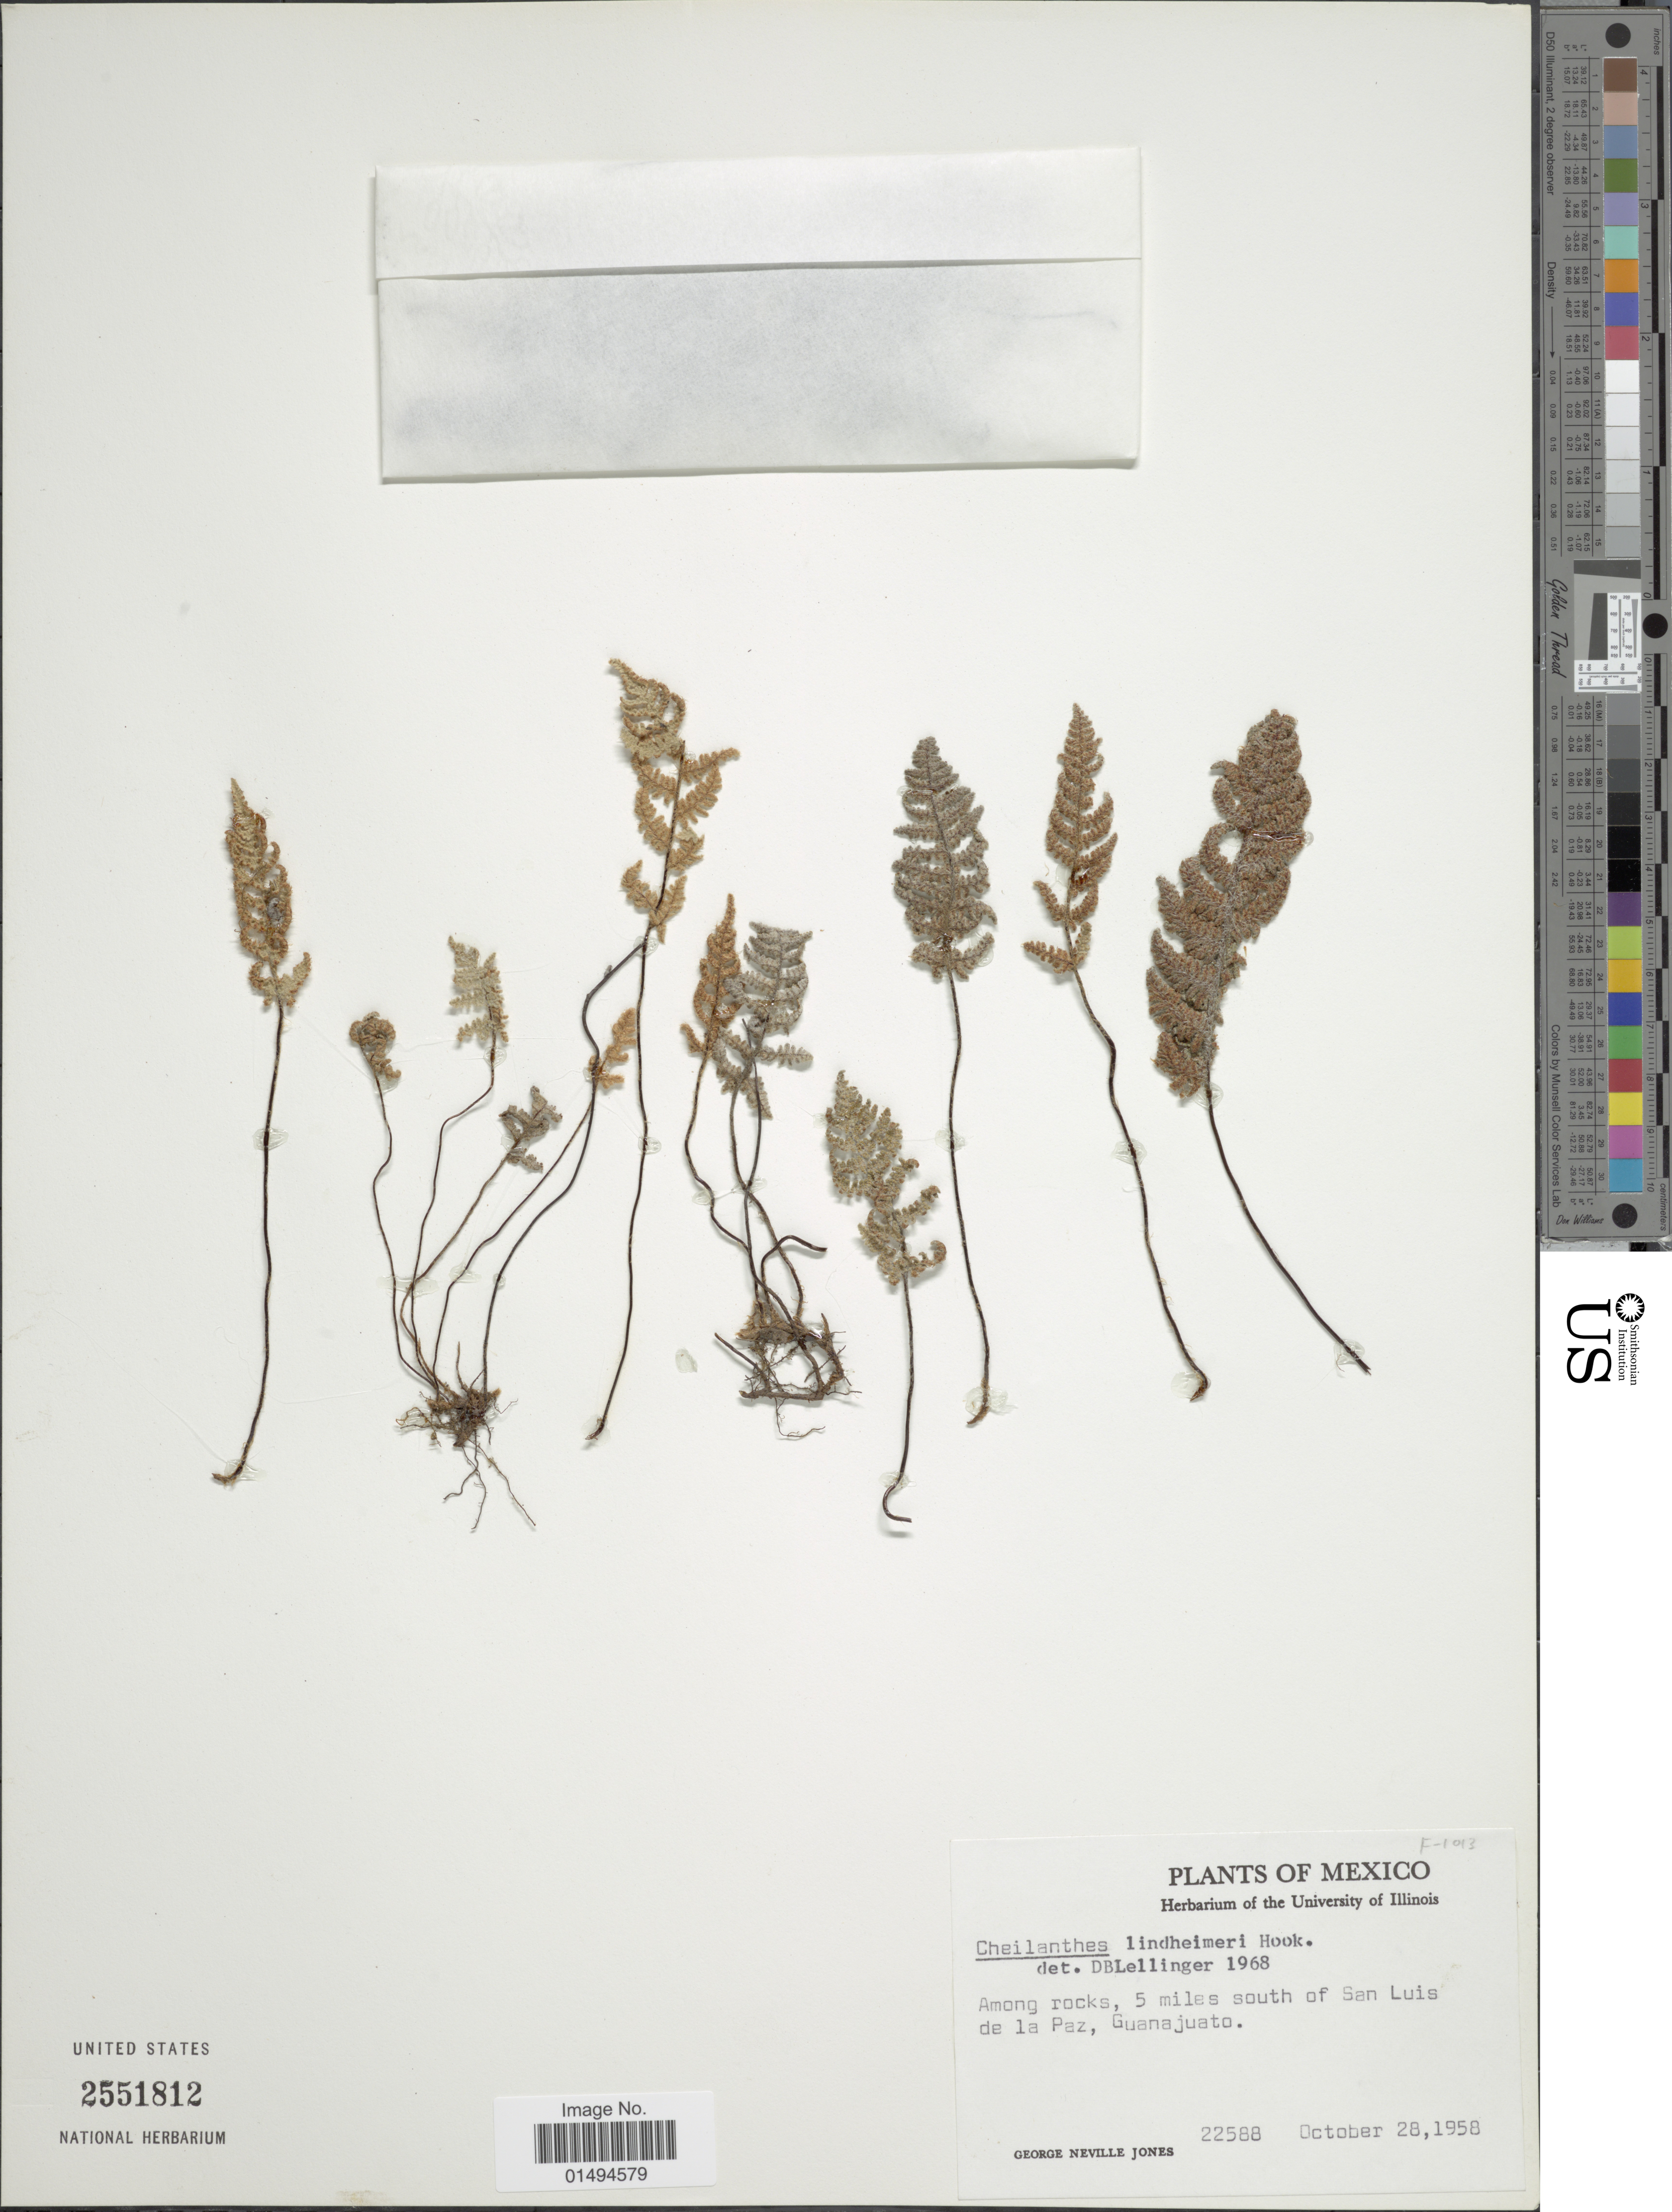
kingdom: Plantae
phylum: Tracheophyta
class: Polypodiopsida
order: Polypodiales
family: Pteridaceae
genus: Myriopteris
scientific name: Myriopteris lindheimeri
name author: (Hook.) J. Sm.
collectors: G. N. Jones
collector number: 22588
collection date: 1958-10-28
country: Mexico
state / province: San Luis Potosí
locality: Among rocks, Guanajuato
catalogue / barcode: US 2551812